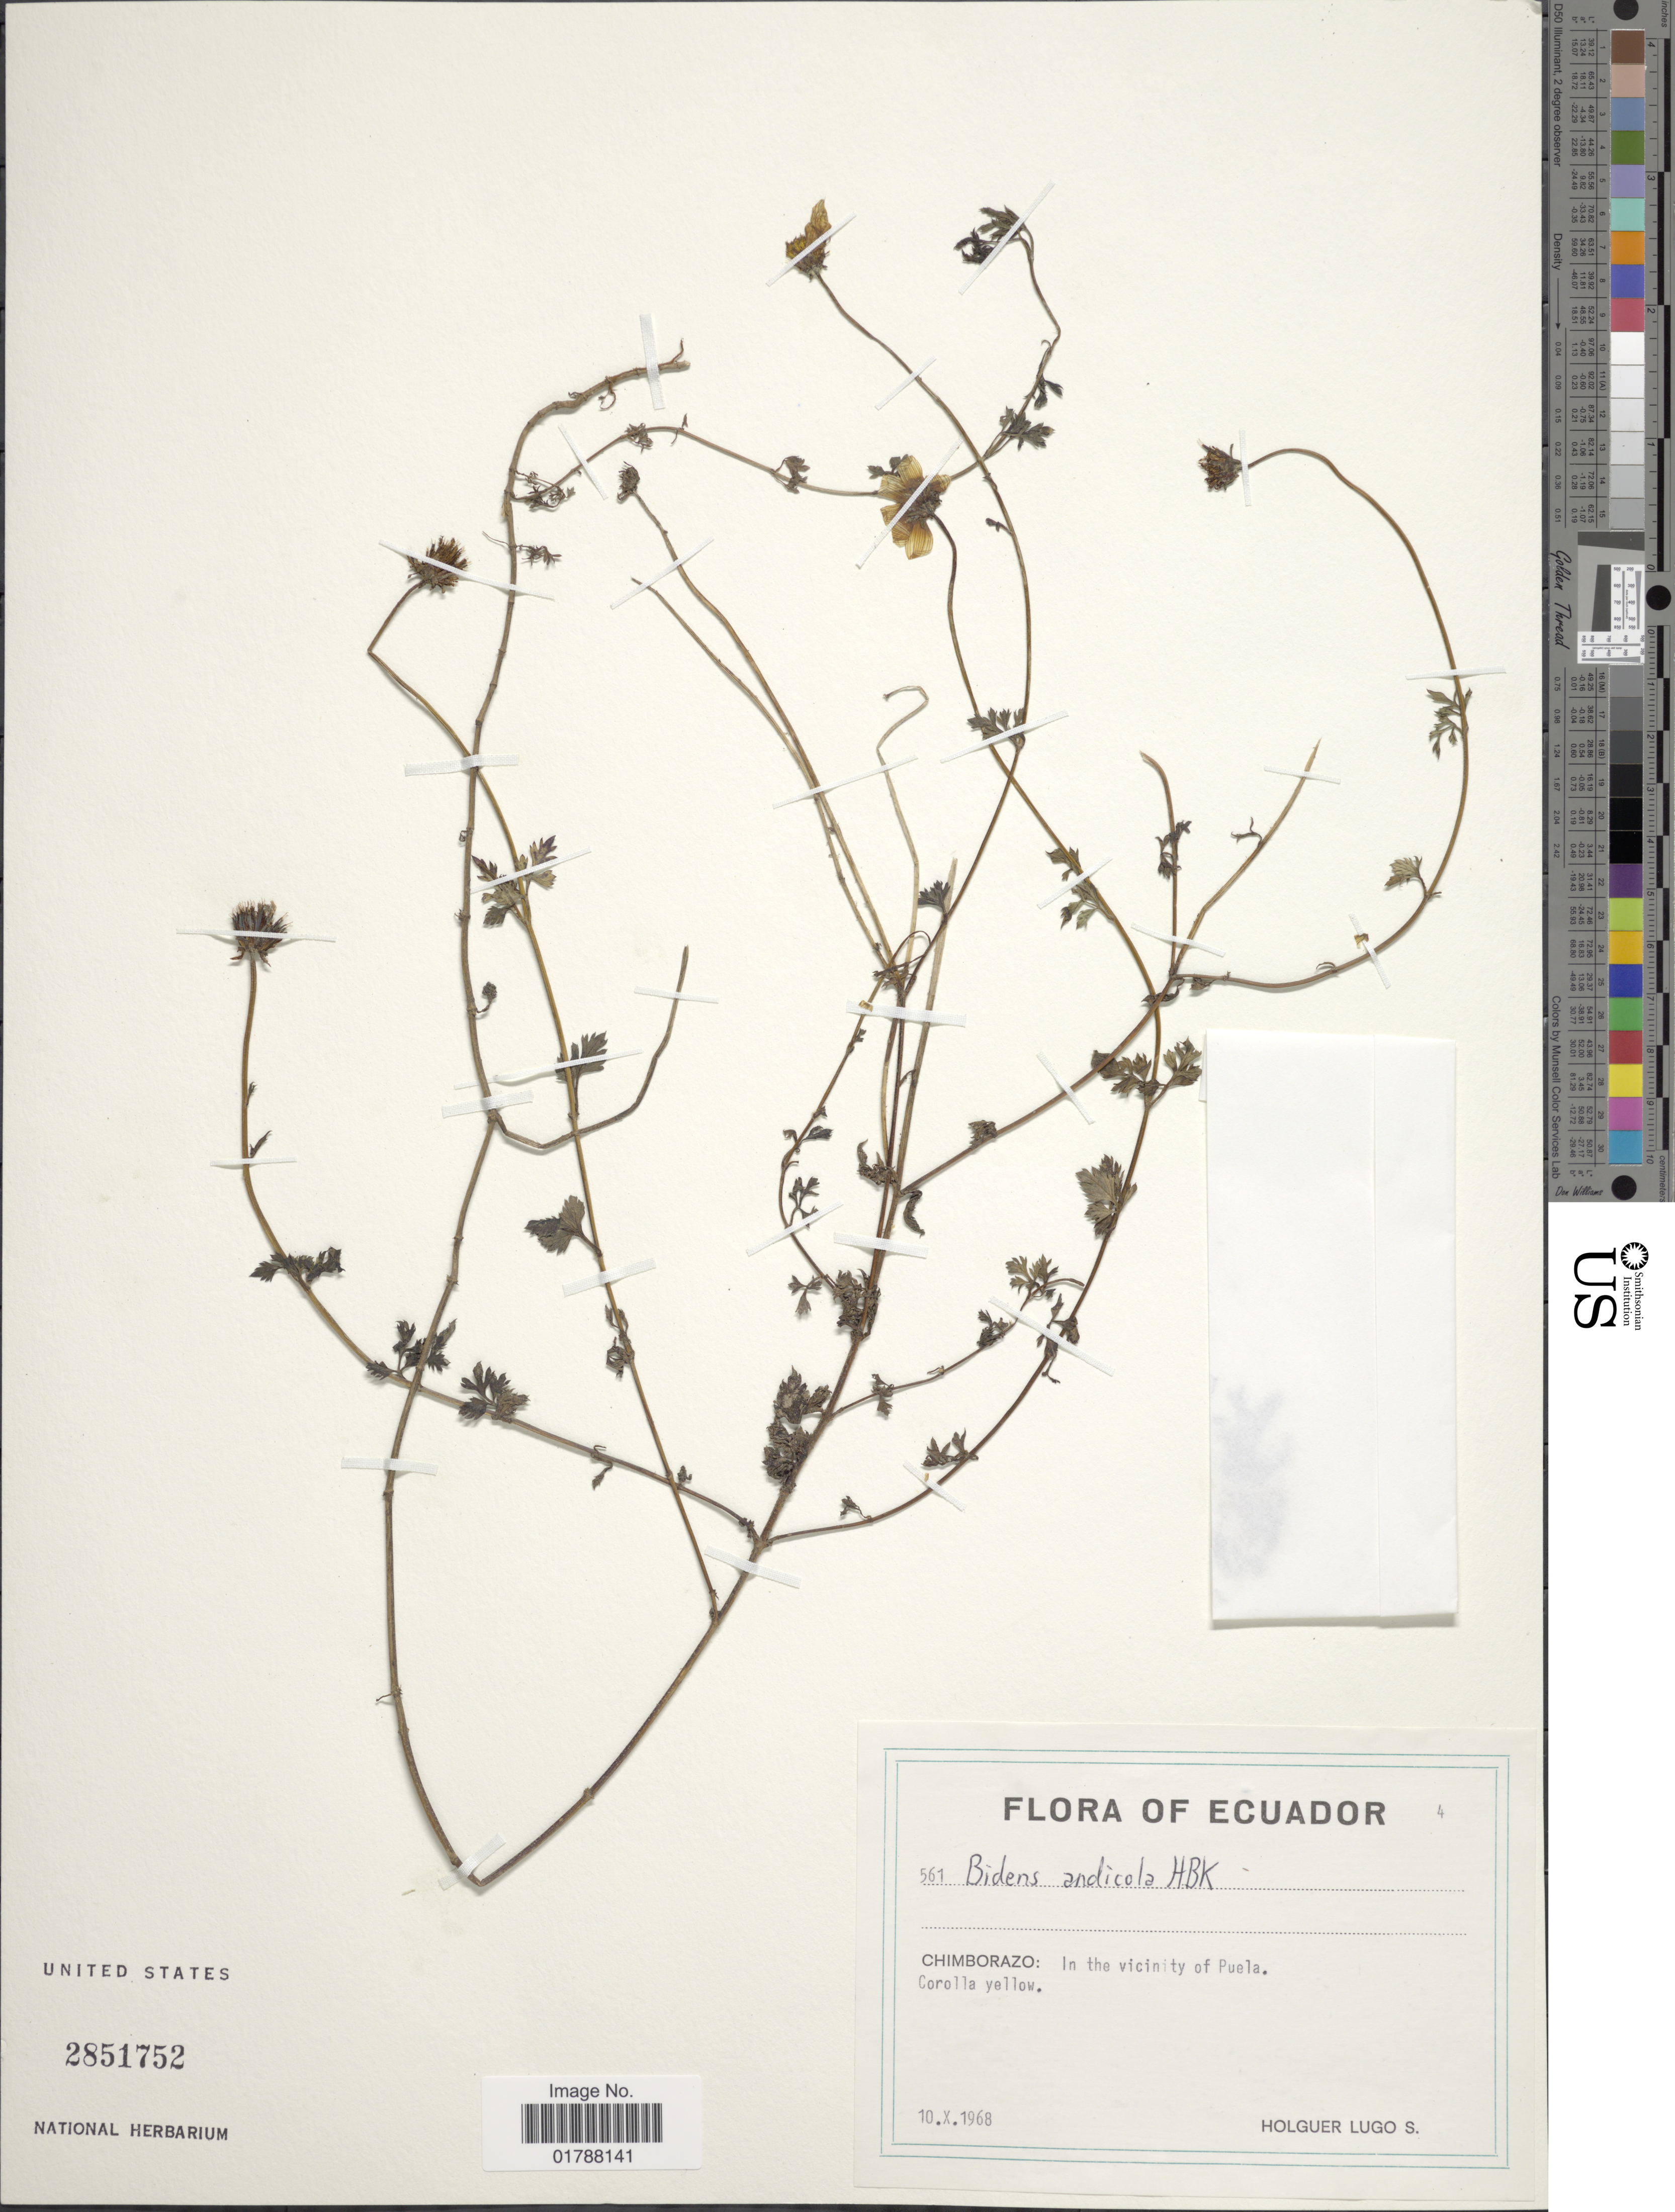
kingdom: Plantae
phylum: Tracheophyta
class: Magnoliopsida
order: Asterales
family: Asteraceae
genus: Bidens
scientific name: Bidens andicola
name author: Kunth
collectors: H. Lugo S.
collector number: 561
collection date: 1968-10-10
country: Ecuador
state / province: Chimborazo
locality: Chimborazo: In the vicinity of Puela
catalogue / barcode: US 2851752